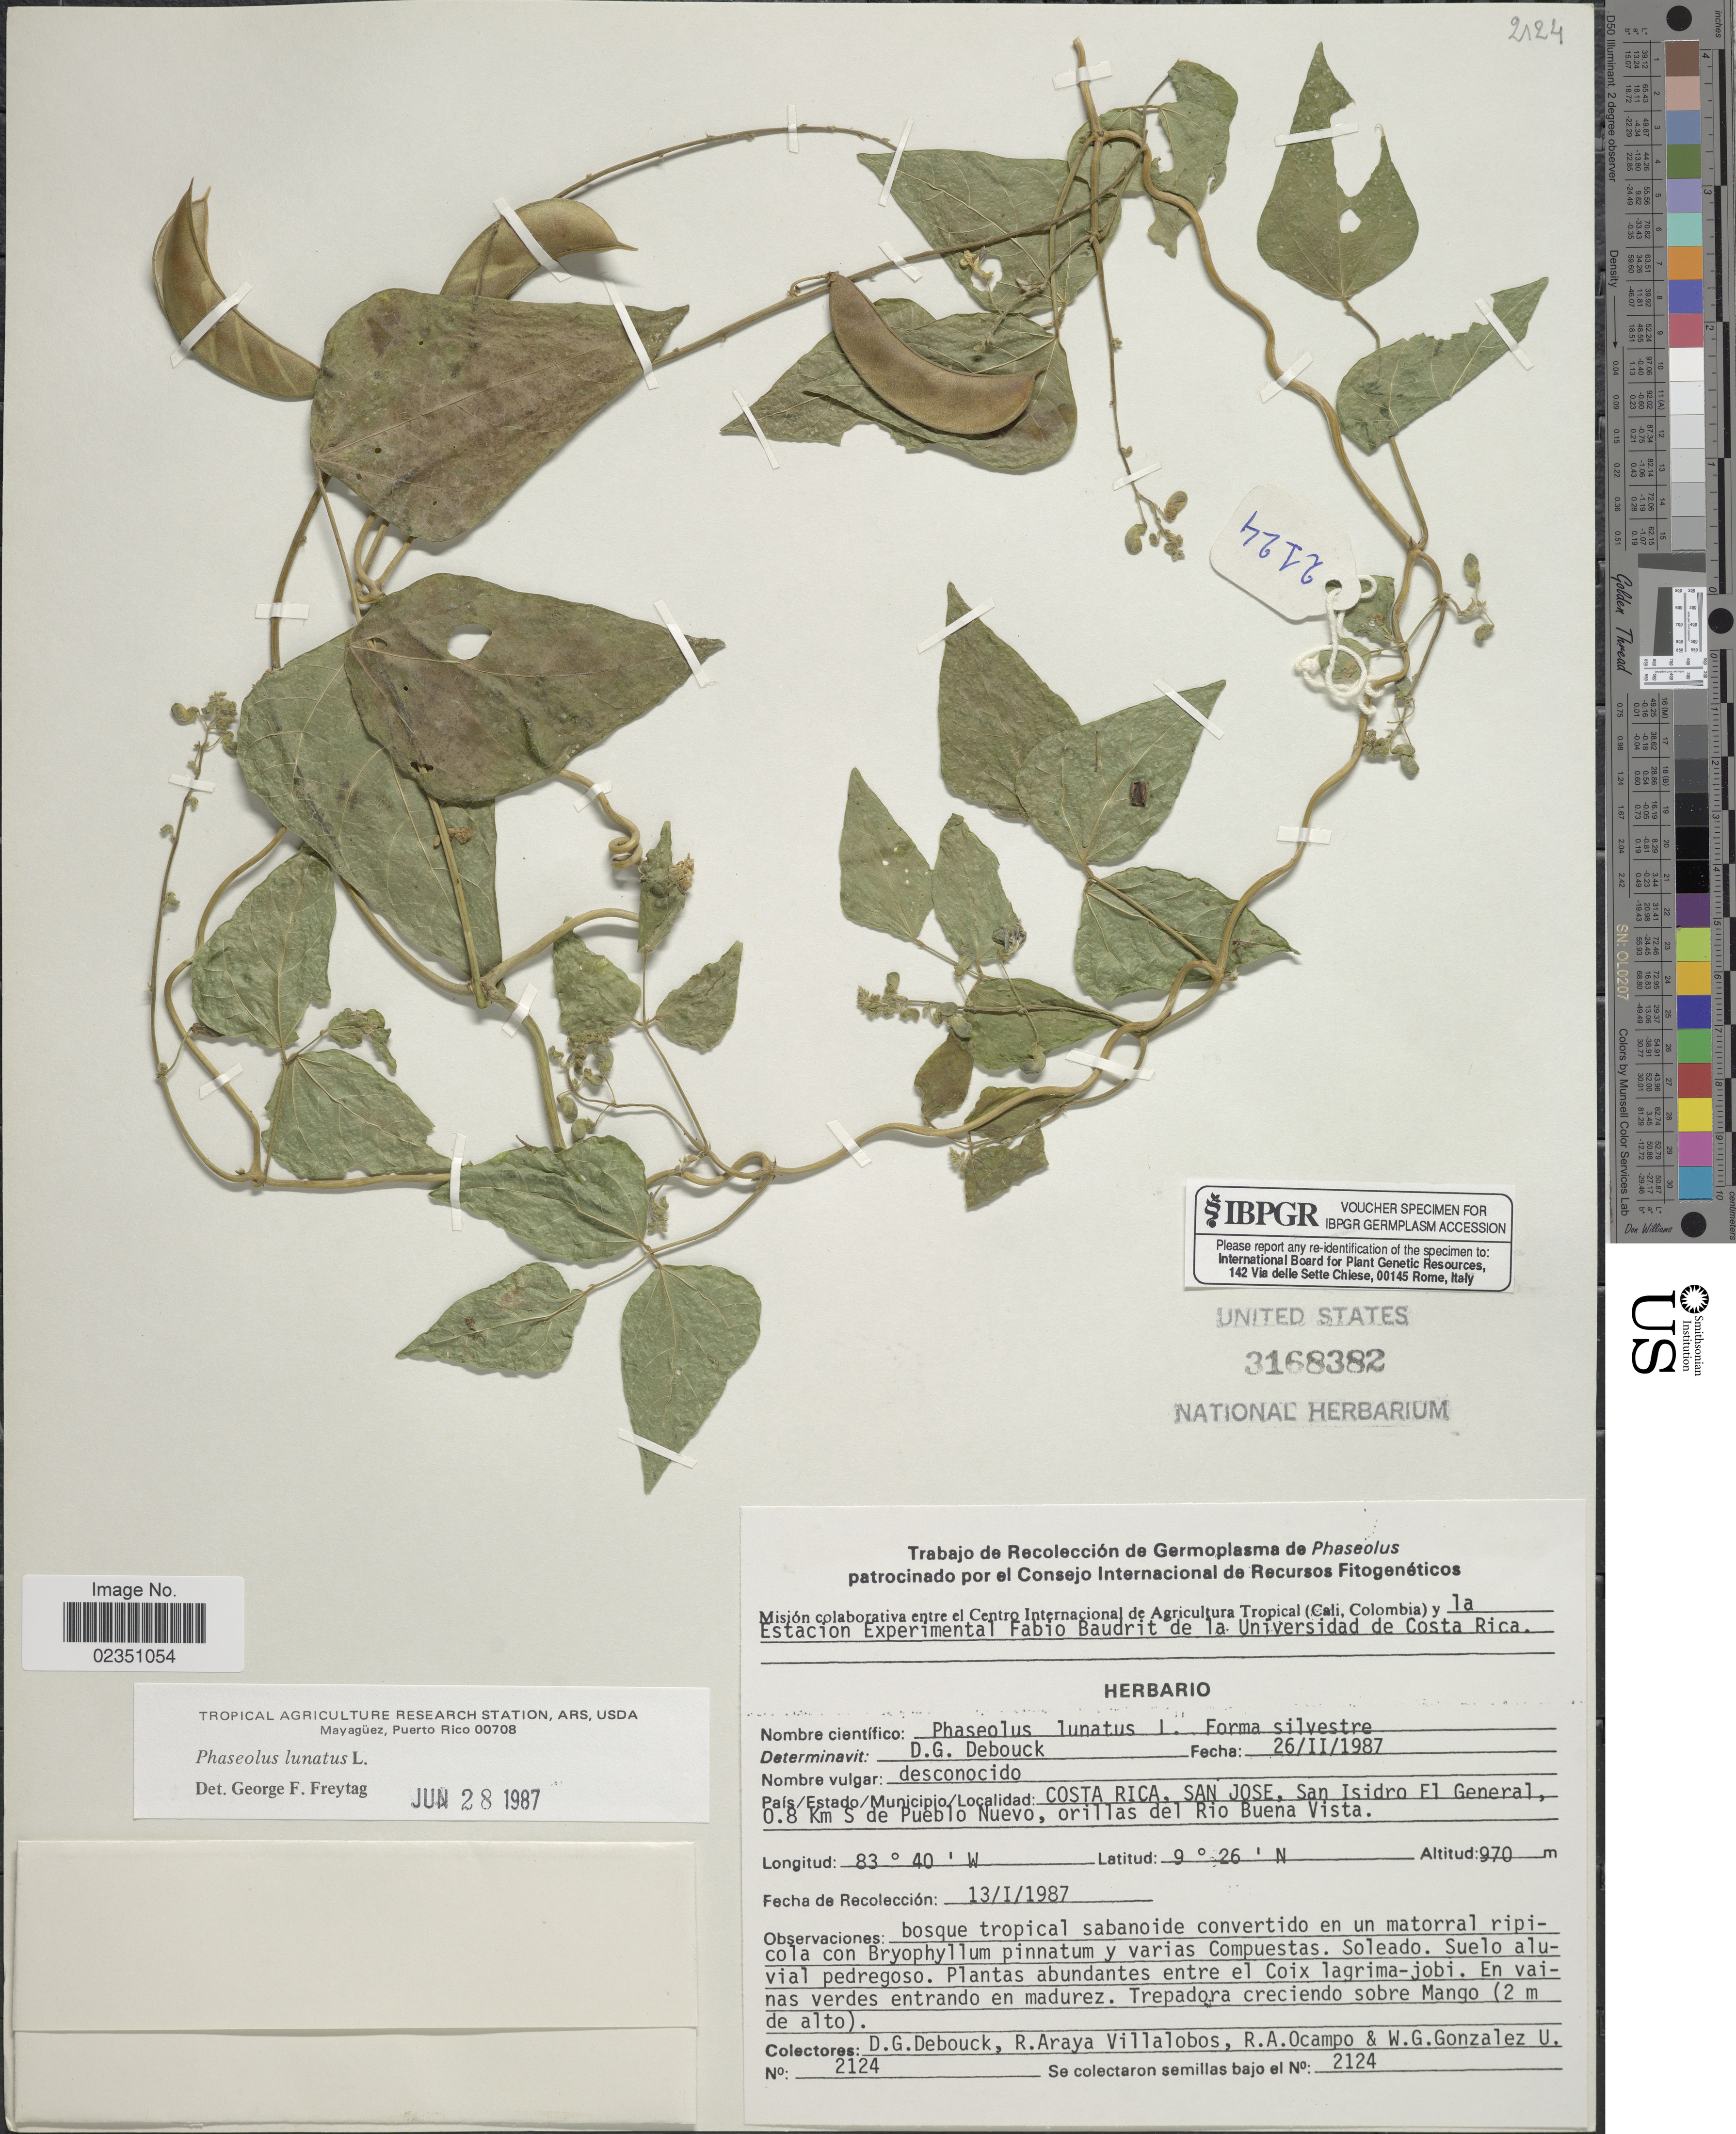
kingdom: Plantae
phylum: Tracheophyta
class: Magnoliopsida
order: Fabales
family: Fabaceae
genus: Phaseolus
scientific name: Phaseolus lunatus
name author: L.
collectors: D. Debouck, R. Araya Villalobos, R. Ocampo & W. Gonzalez U.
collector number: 2124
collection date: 1987-01-13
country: Costa Rica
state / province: San José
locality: San Isidro El General, 0.8 Km S de Pueblo Nuevo, orillas del Rio Buena Vista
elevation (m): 970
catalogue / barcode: US 3168382